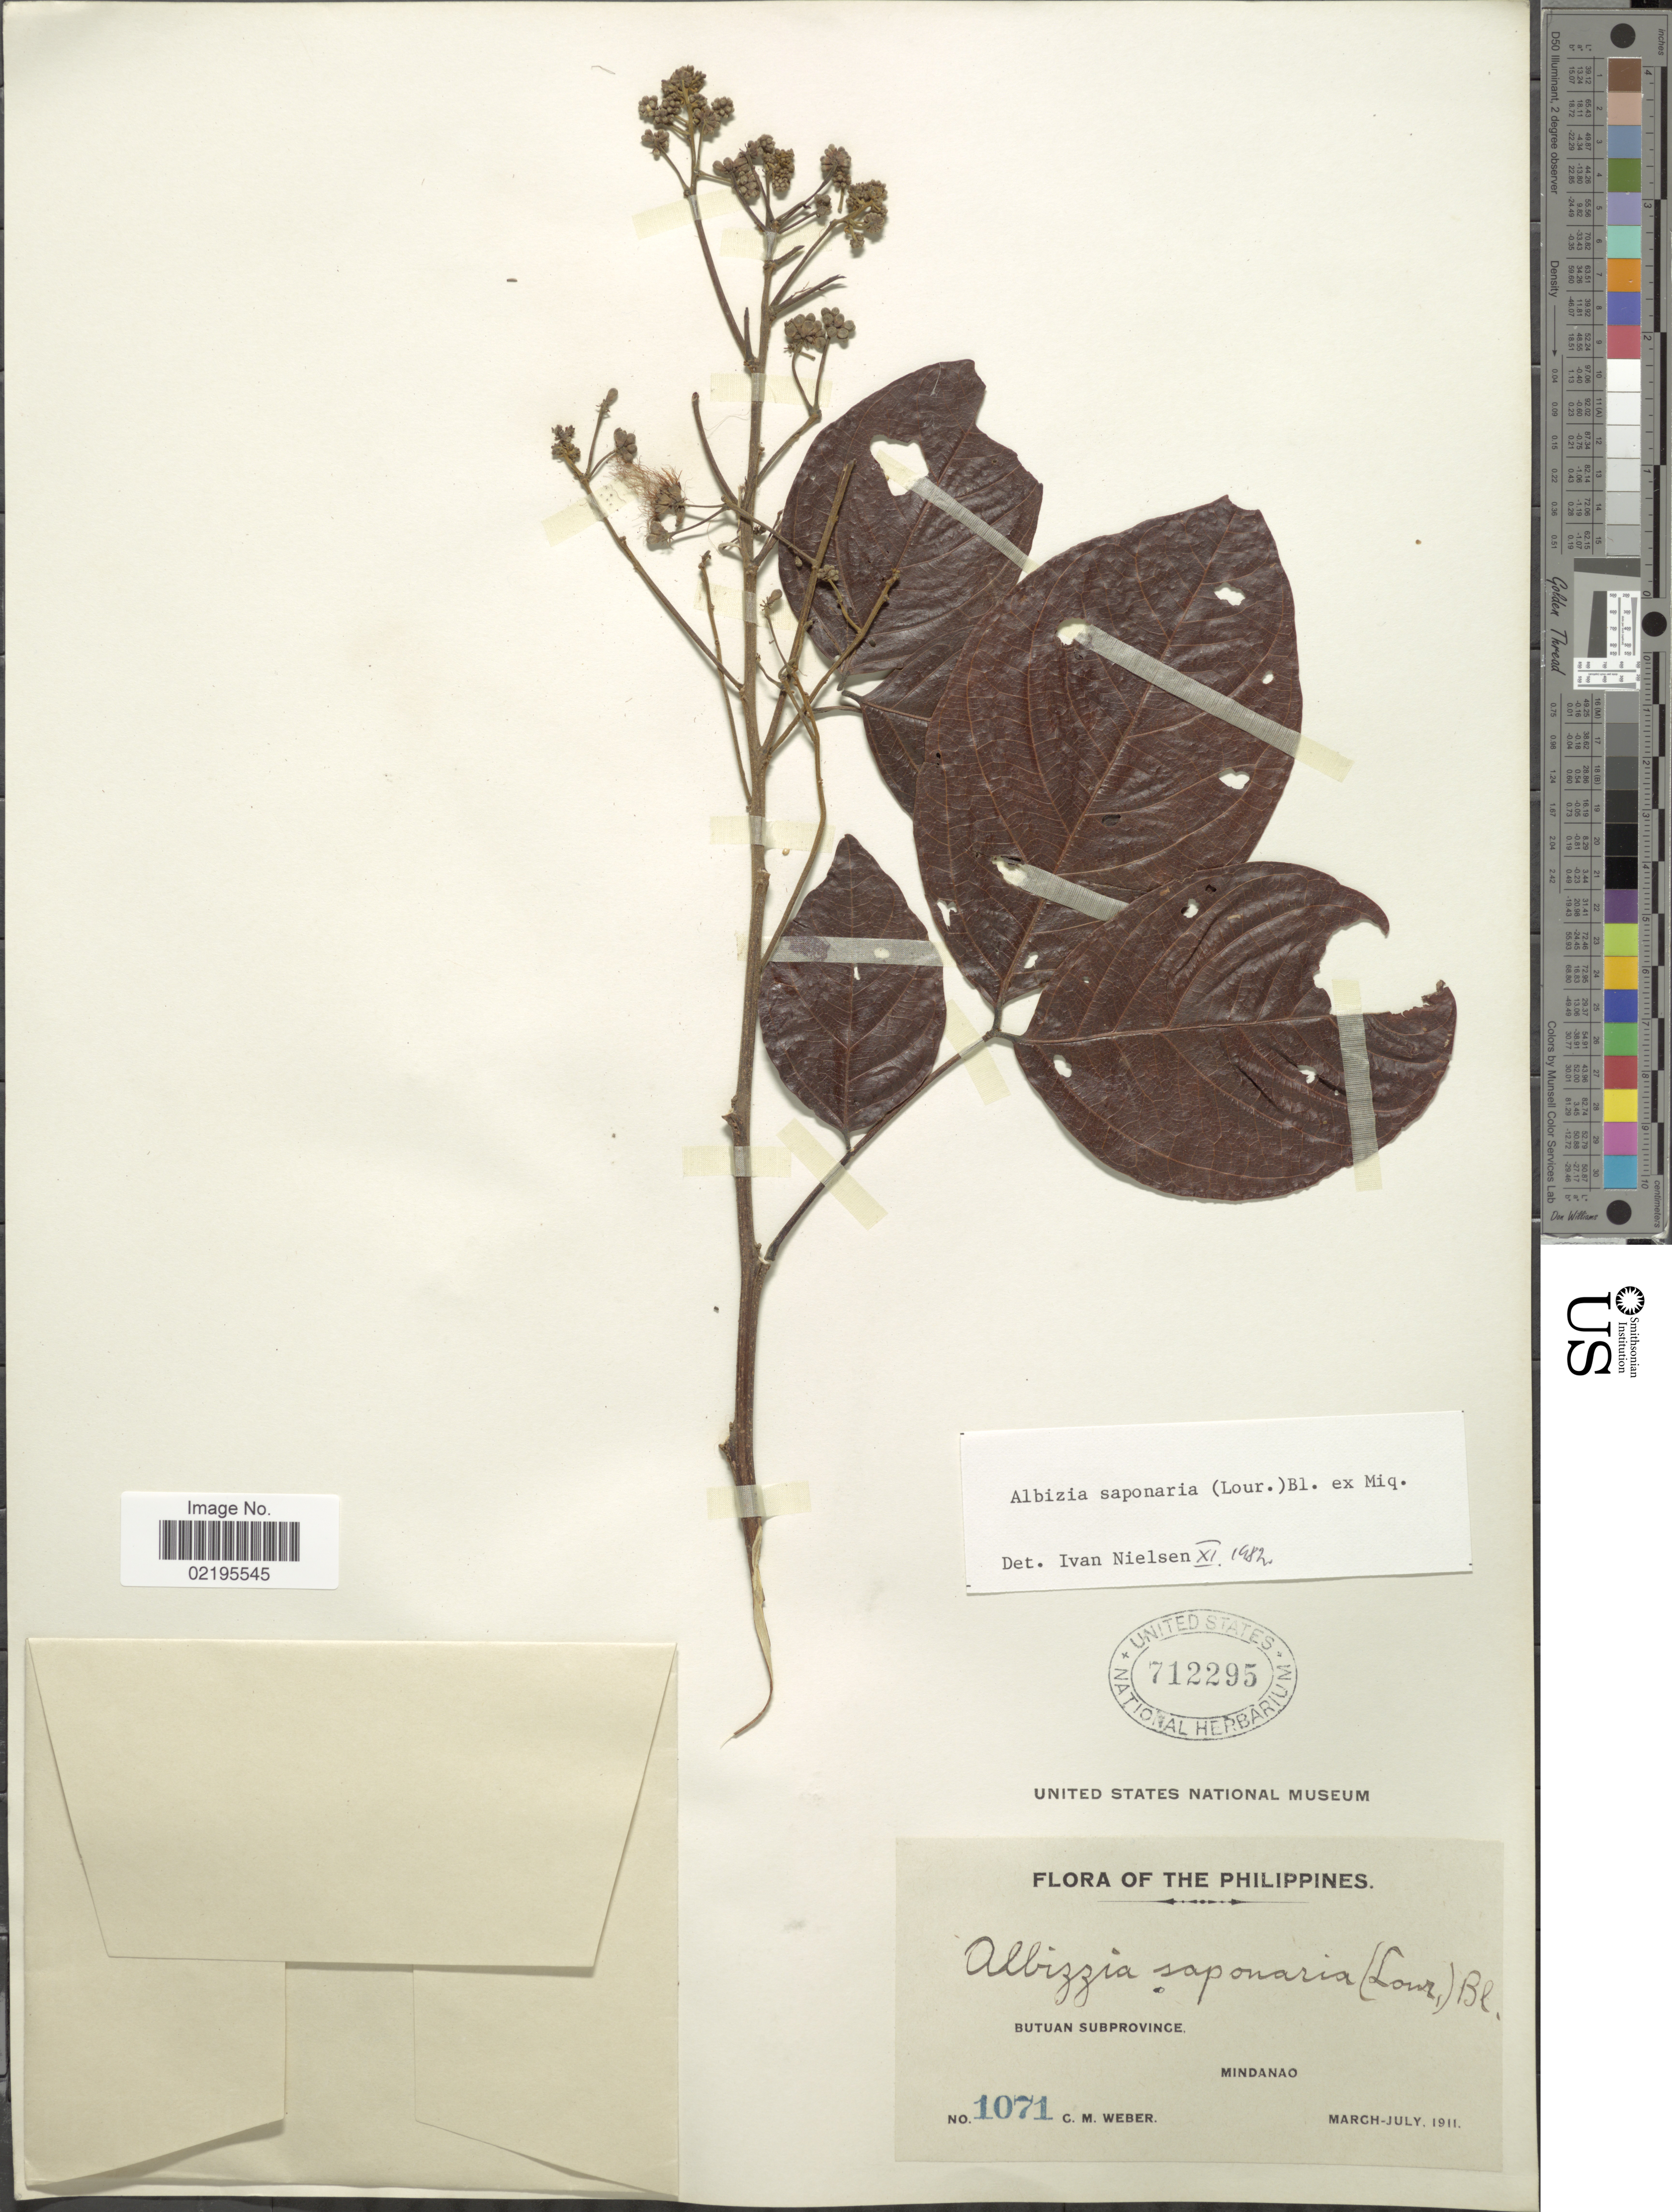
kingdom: Plantae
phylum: Tracheophyta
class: Magnoliopsida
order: Fabales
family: Fabaceae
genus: Albizia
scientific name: Albizia saponaria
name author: (Lour.) Blume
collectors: C. M. Weber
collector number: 1071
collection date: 1911-03/1911-07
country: Philippines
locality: Butuan Subprovince, Mindanao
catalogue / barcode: US 712295